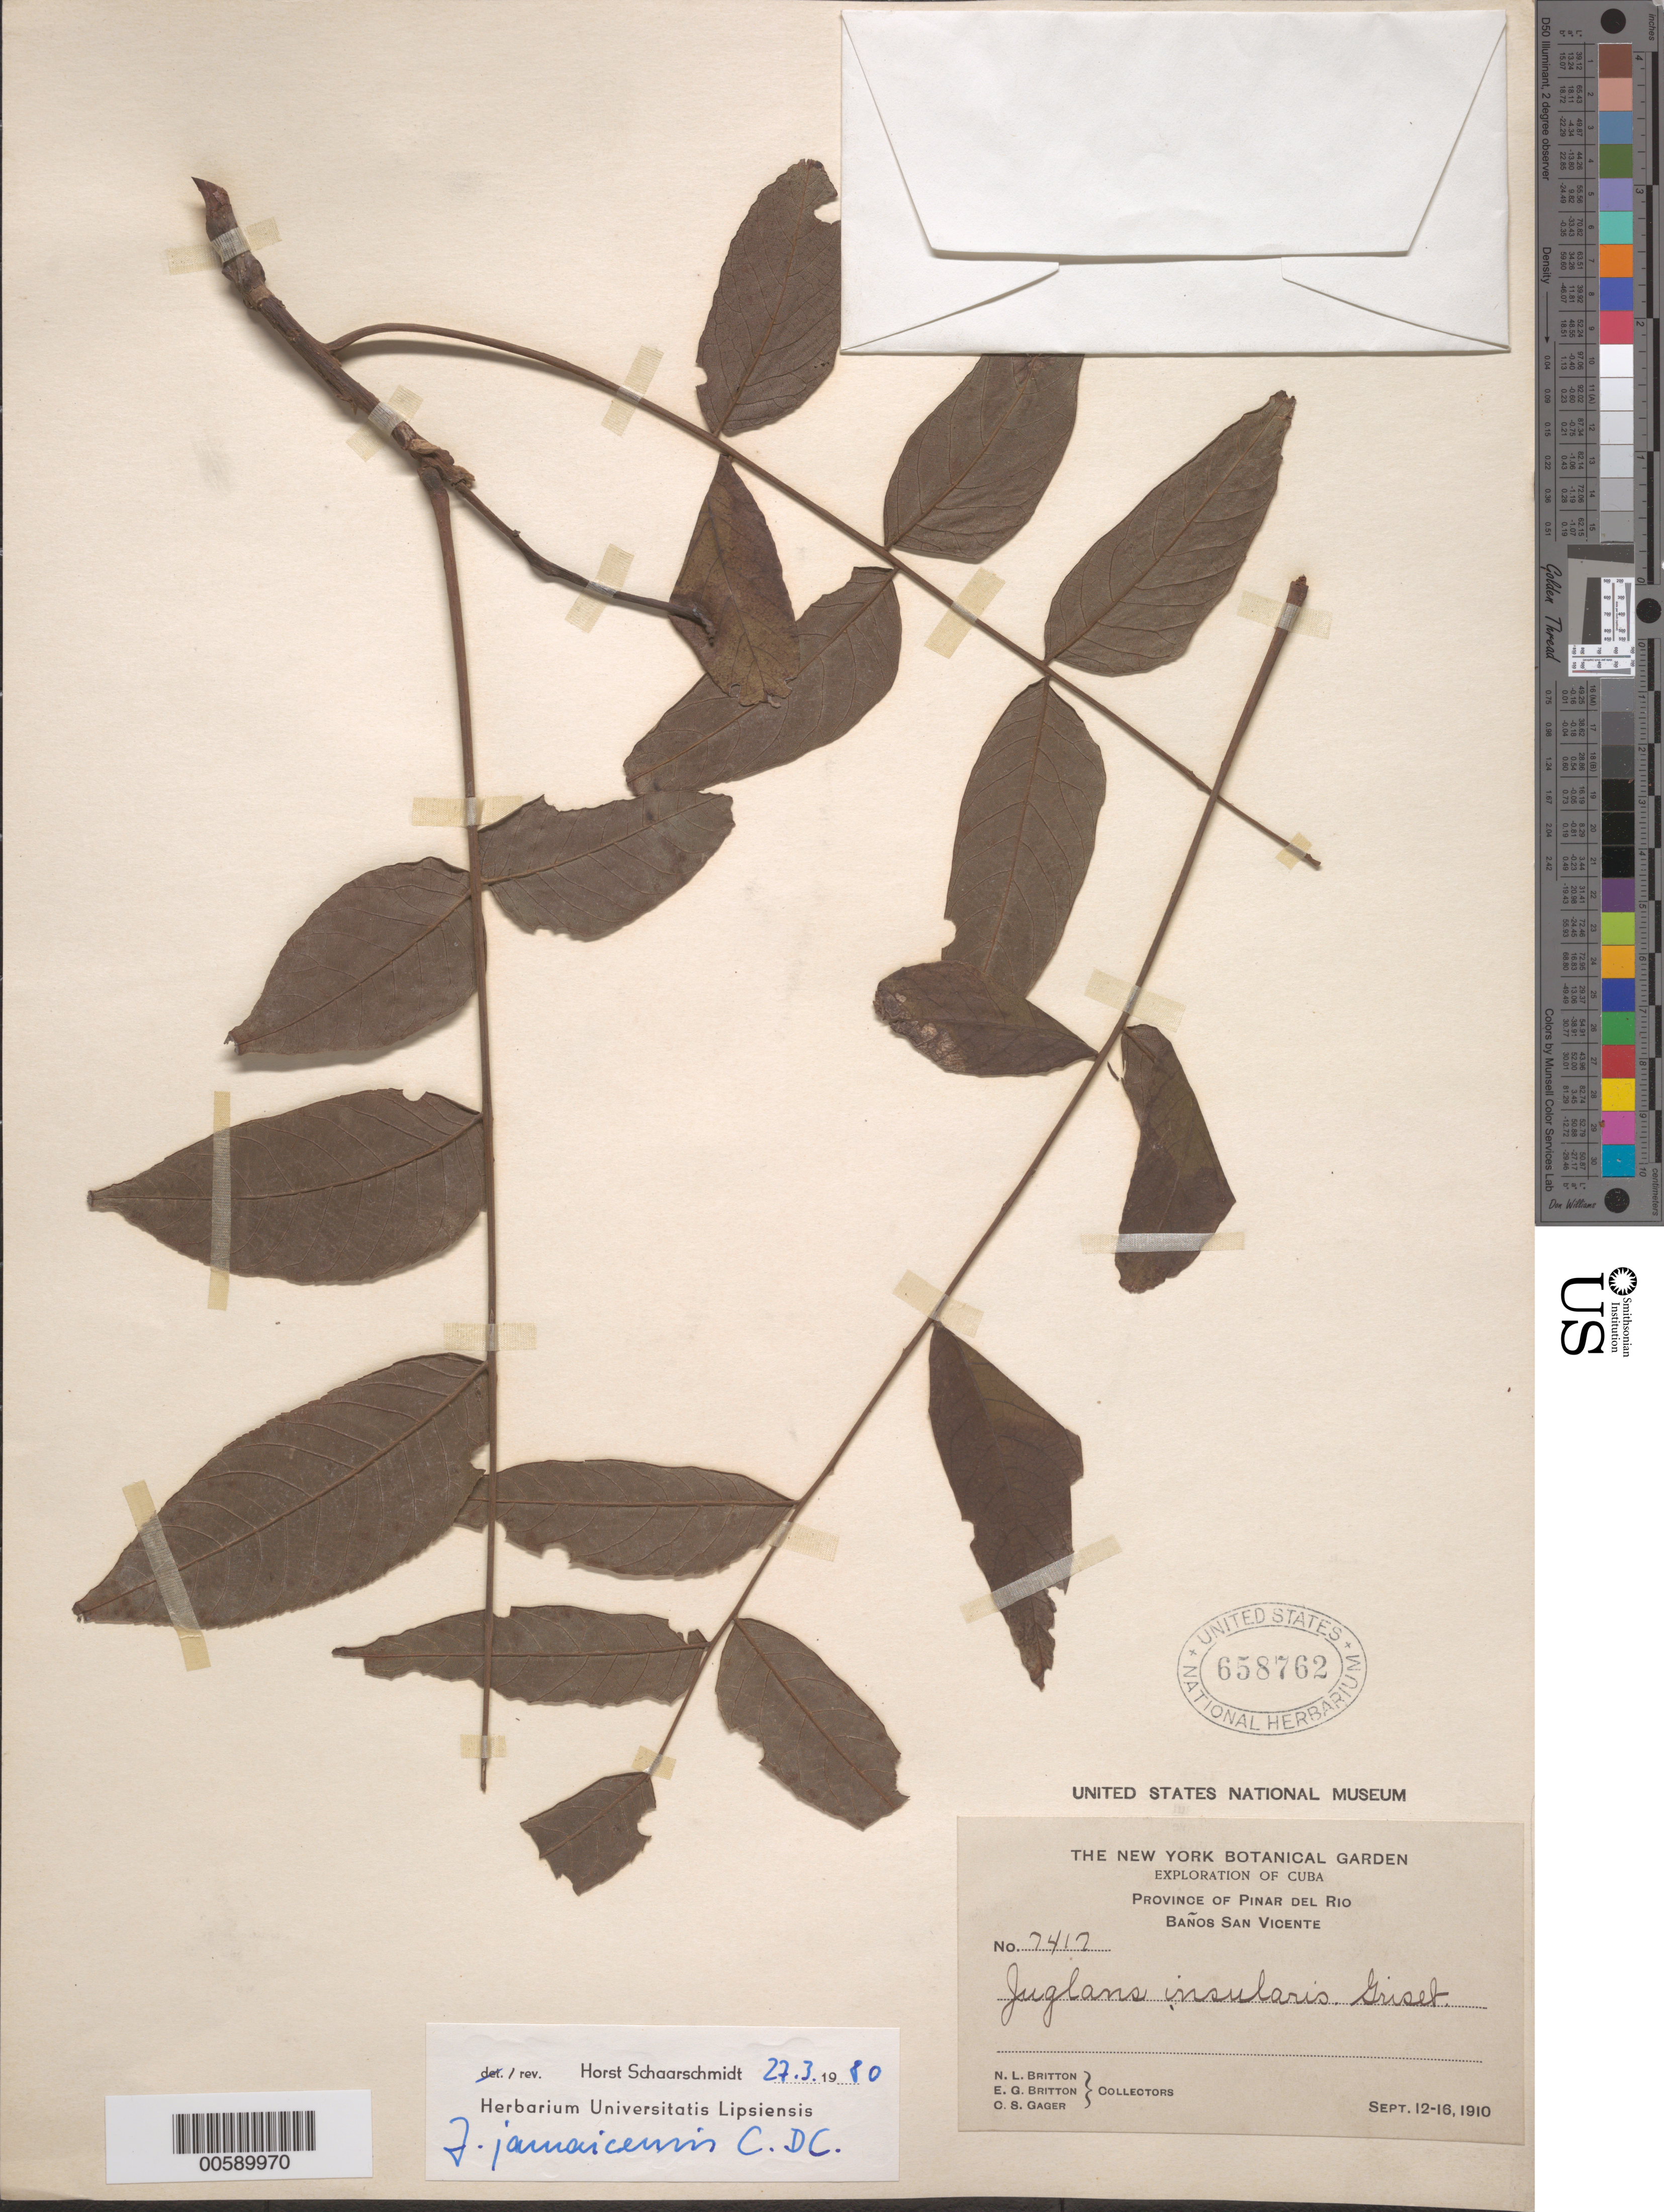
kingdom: Plantae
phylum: Tracheophyta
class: Magnoliopsida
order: Fagales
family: Juglandaceae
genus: Juglans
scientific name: Juglans jamaicensis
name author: C. DC.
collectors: N. Britton, E. G. Britton & C. Gager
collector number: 7417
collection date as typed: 12 Sep 1910 to 16 Sep 1910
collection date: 1910-09-12/1910-09-16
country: Cuba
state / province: Pinar del Río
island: Greater Antilles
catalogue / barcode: US 658762